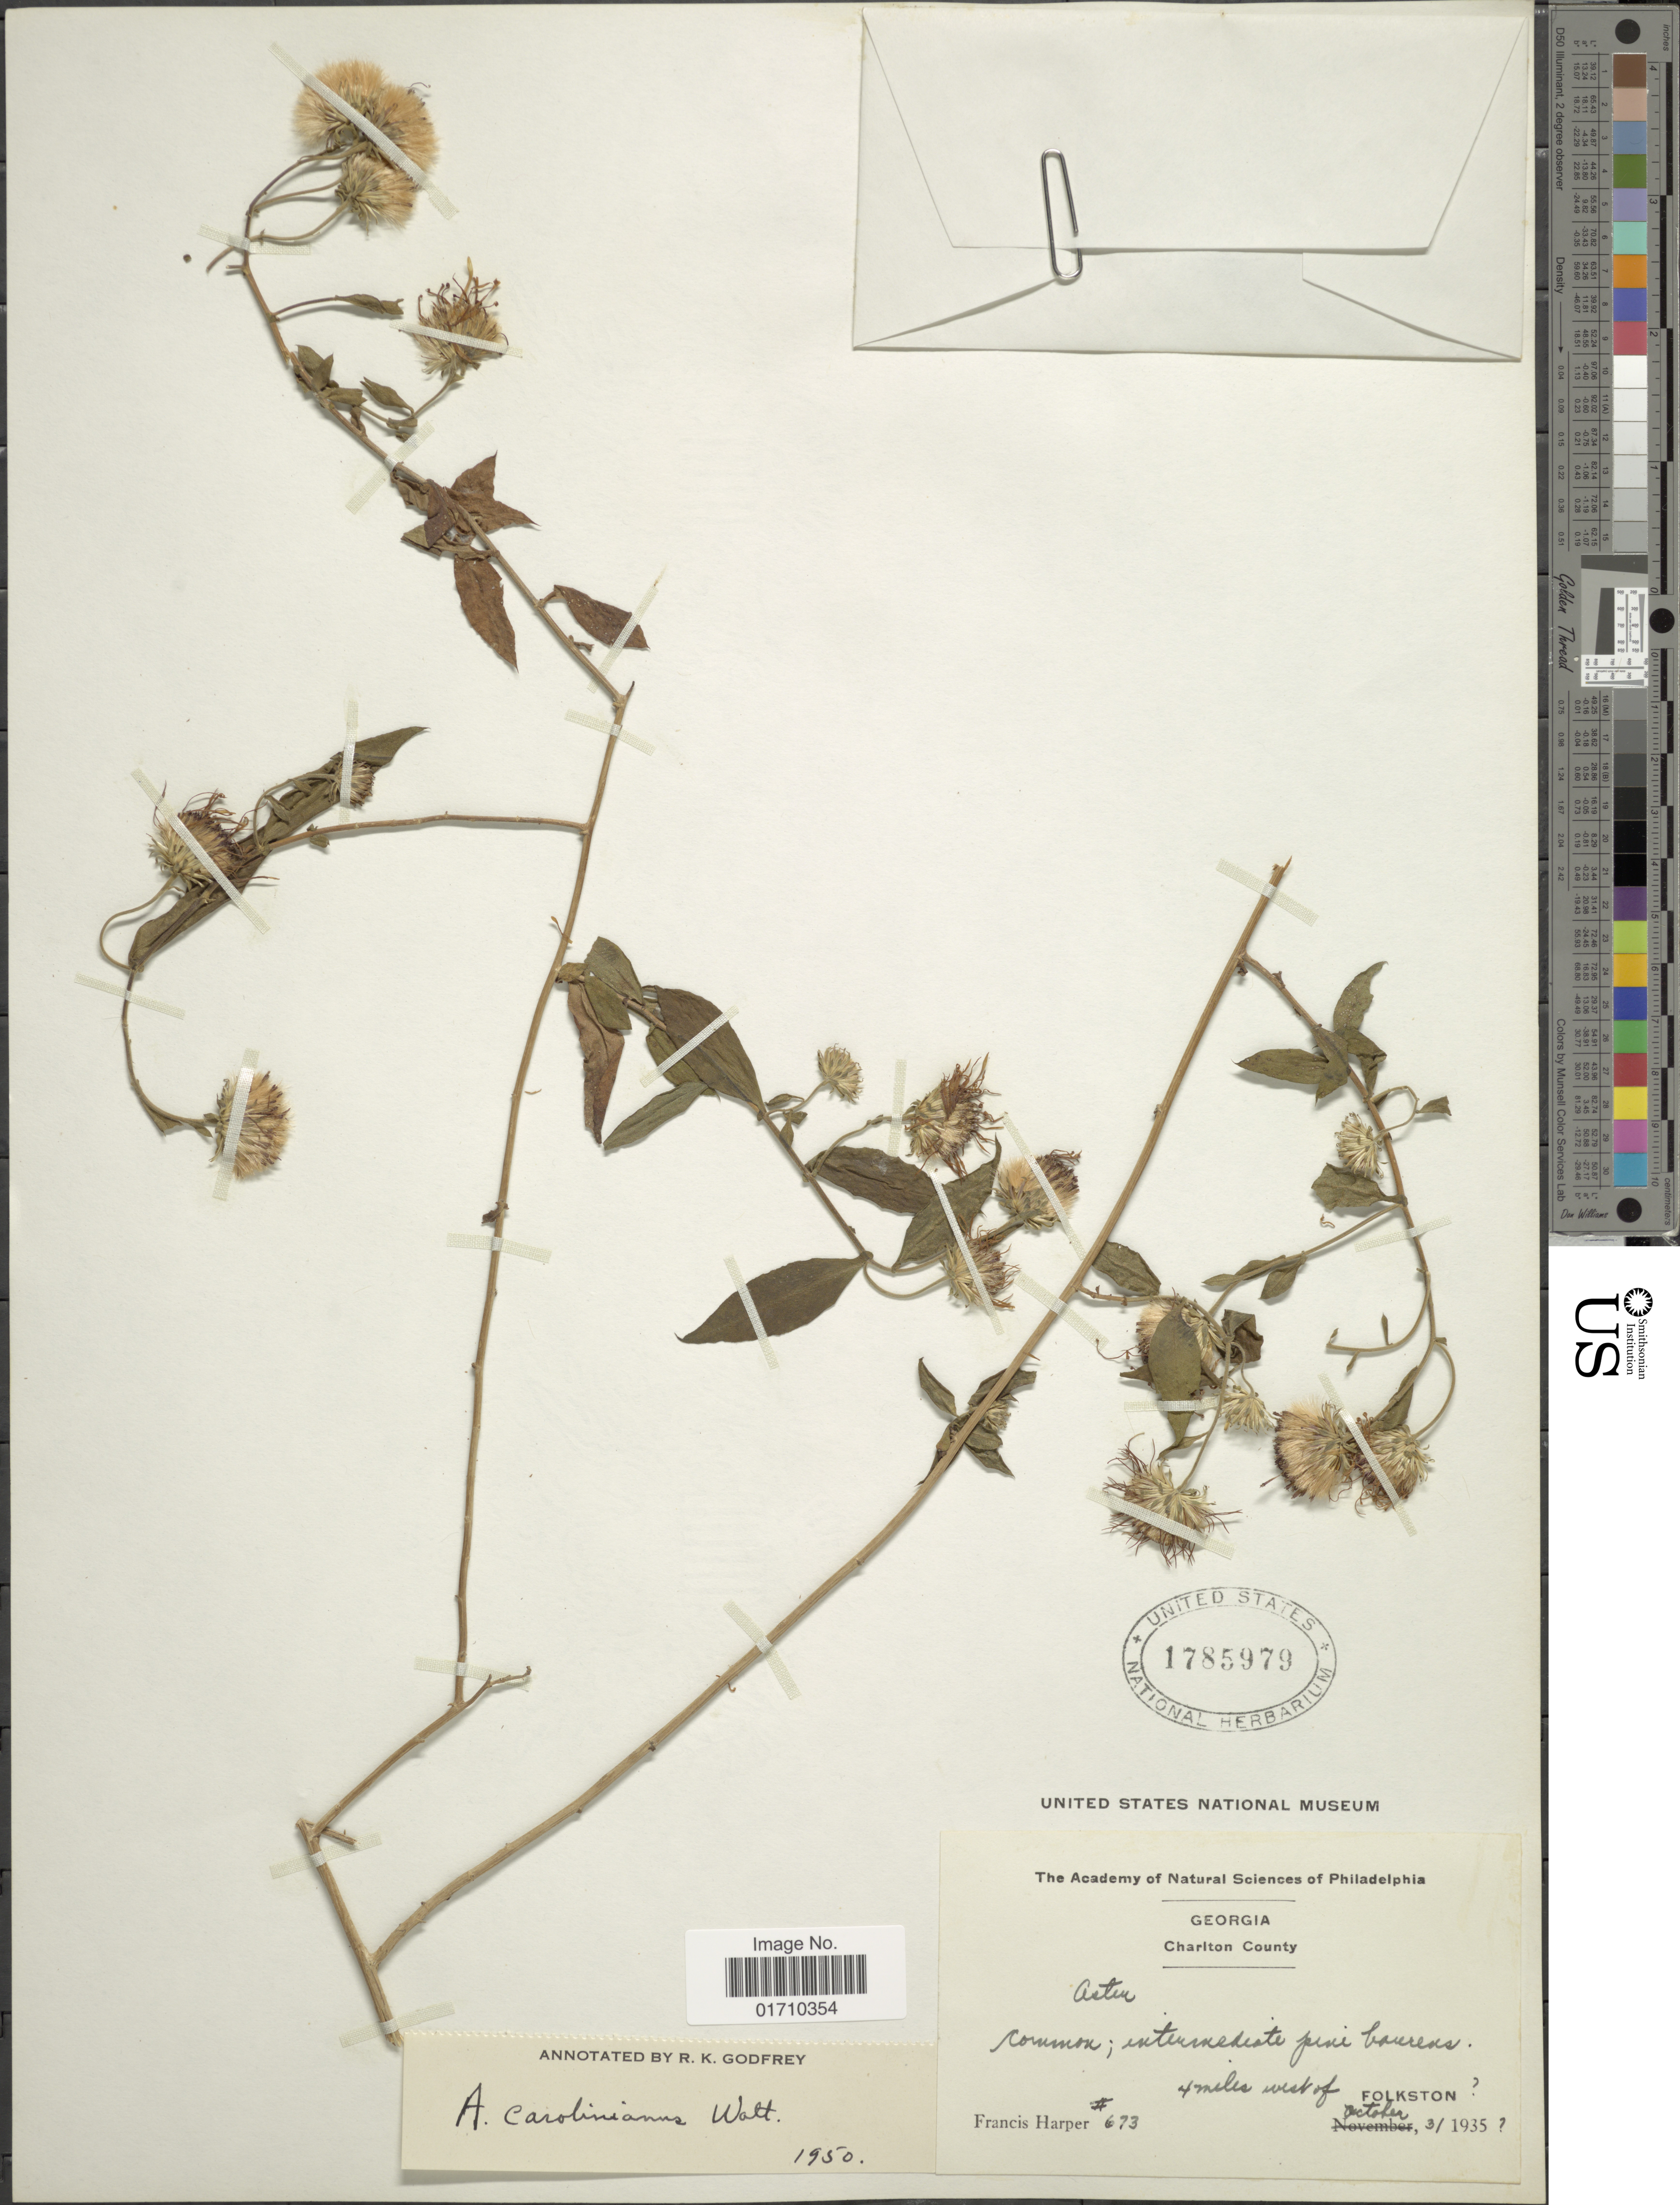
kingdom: Plantae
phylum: Tracheophyta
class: Magnoliopsida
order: Asterales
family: Asteraceae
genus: Ampelaster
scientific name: Ampelaster carolinianus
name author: (Walter) G.L. Nesom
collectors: F. Harper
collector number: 673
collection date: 1935-10-03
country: United States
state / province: Georgia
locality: Charlton County, 4 miles west of Folkston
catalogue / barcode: US 1785979